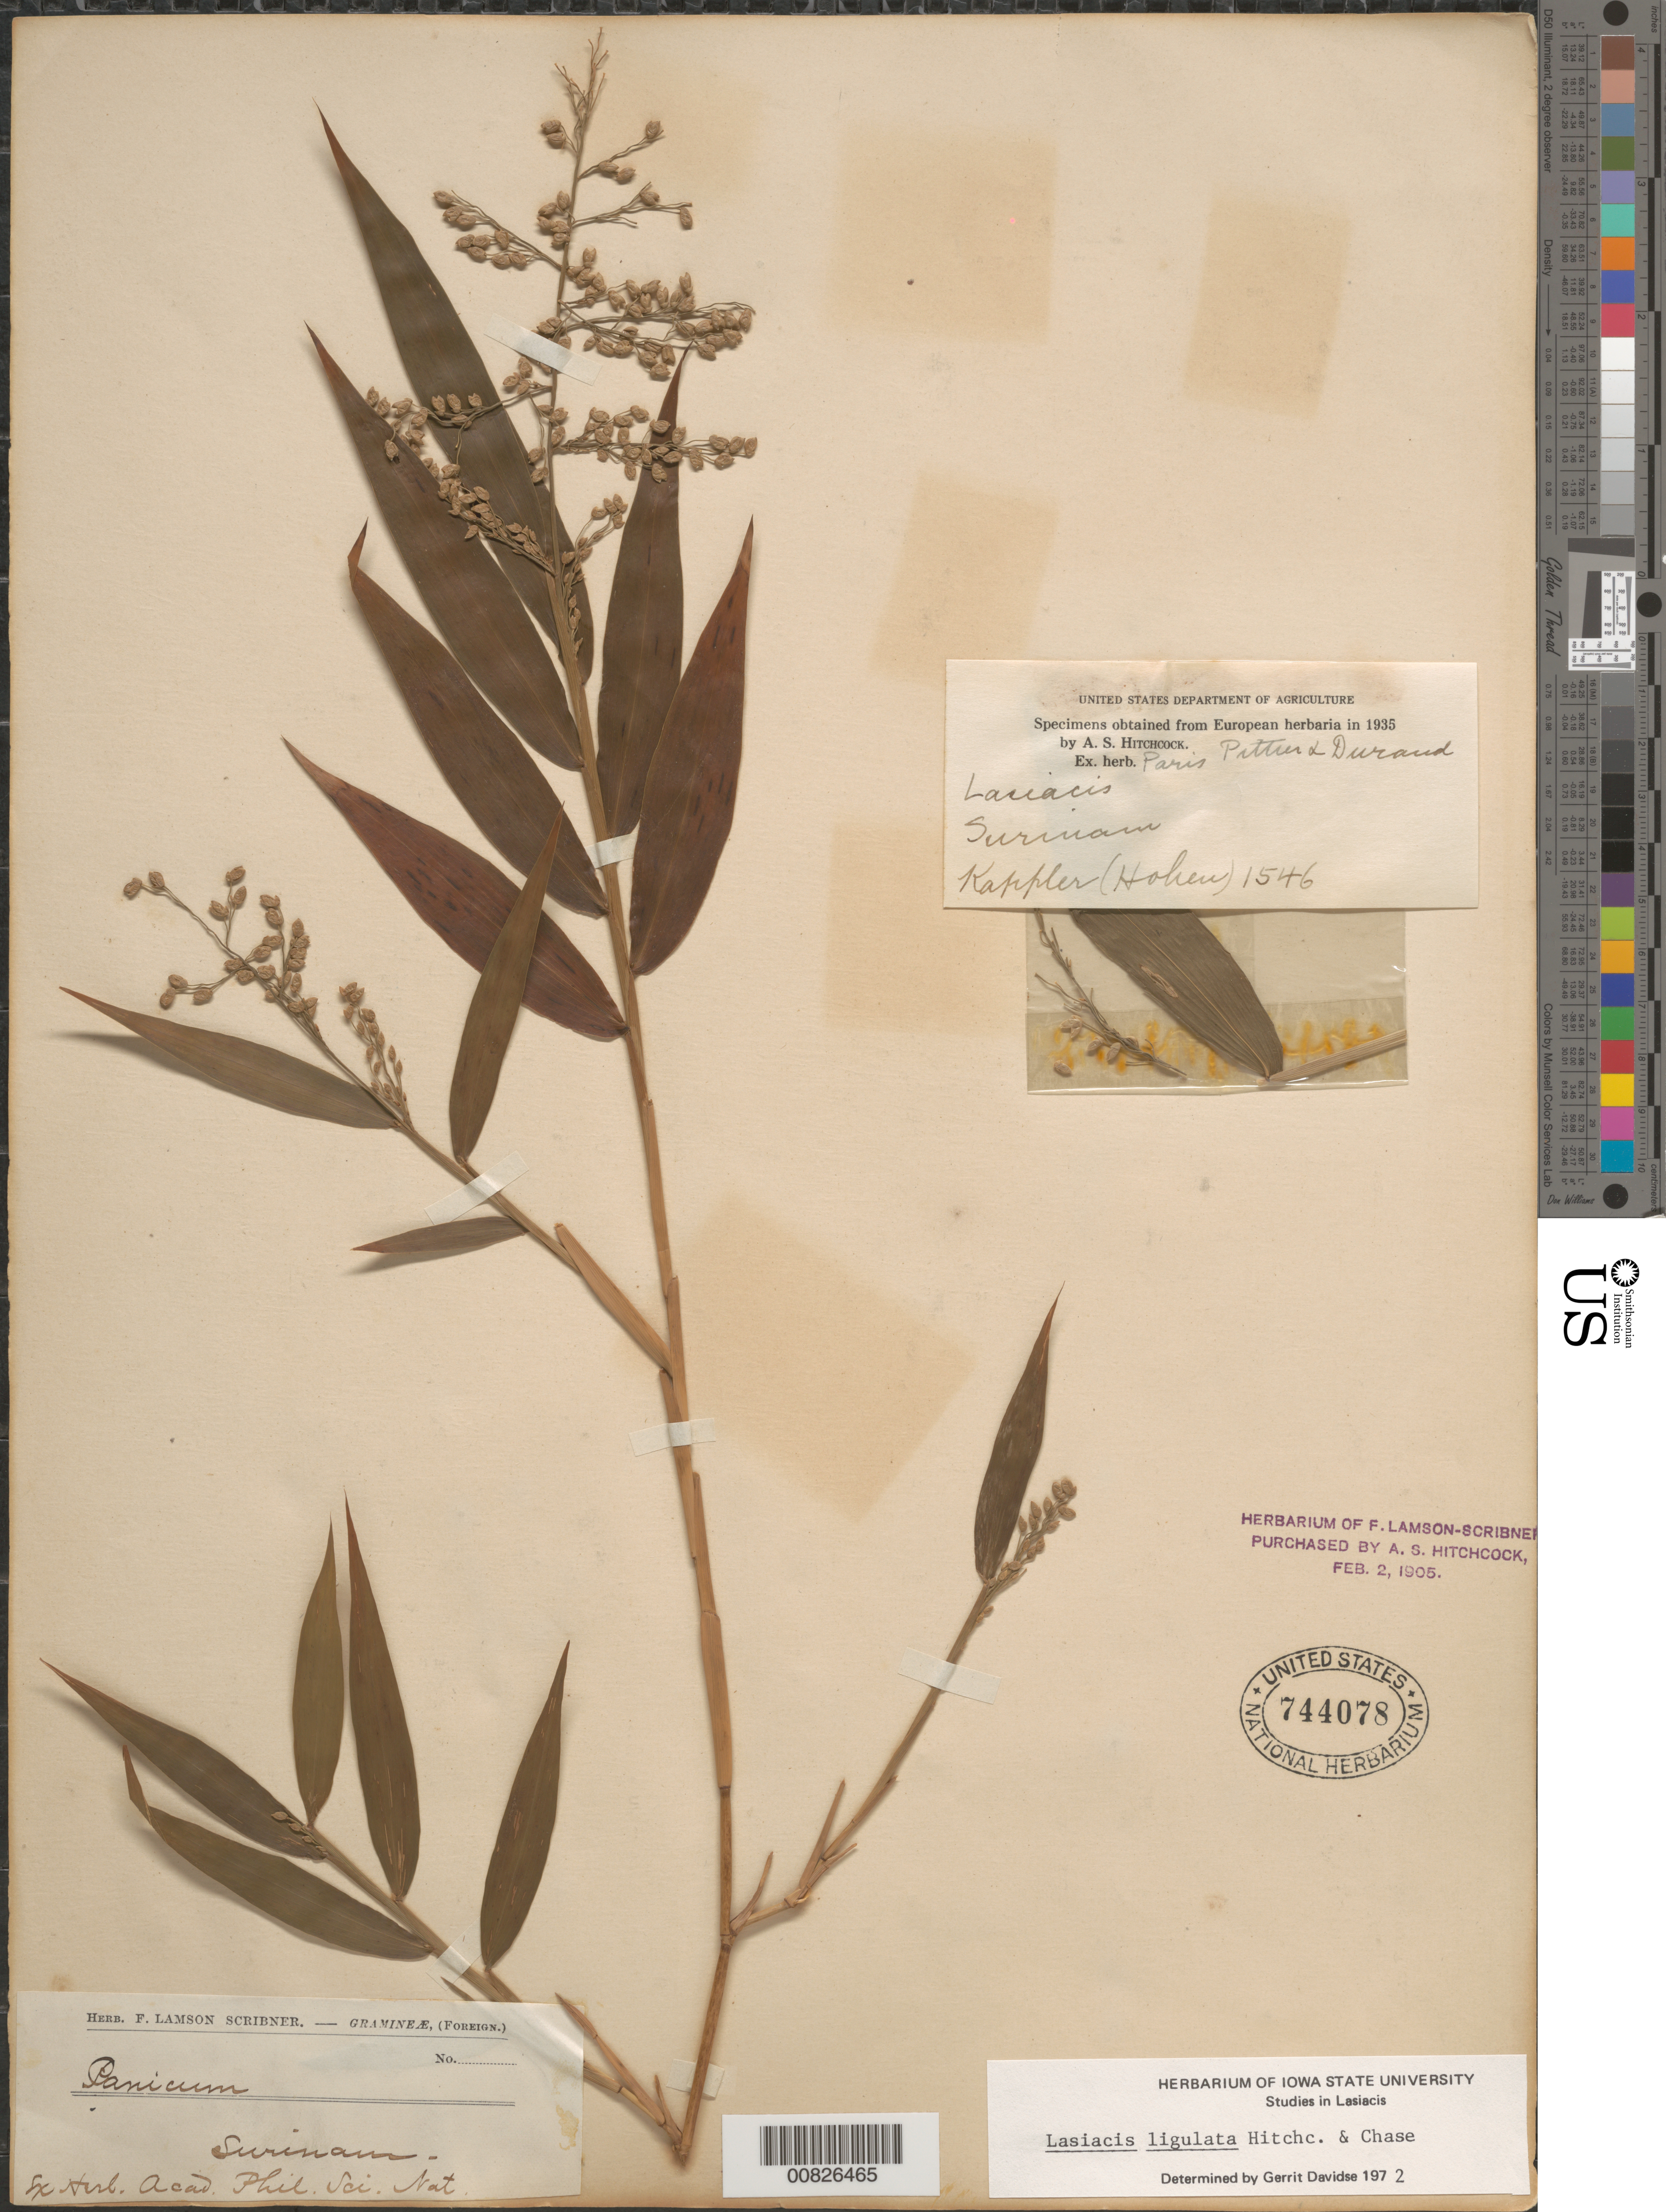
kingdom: Plantae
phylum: Tracheophyta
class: Liliopsida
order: Poales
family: Poaceae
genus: Lasiacis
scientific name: Lasiacis ligulata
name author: Hitchc. & Chase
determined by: Davidse, Gerrit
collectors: A. Kappler & -. Hohen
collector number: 1546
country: Suriname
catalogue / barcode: US 744078